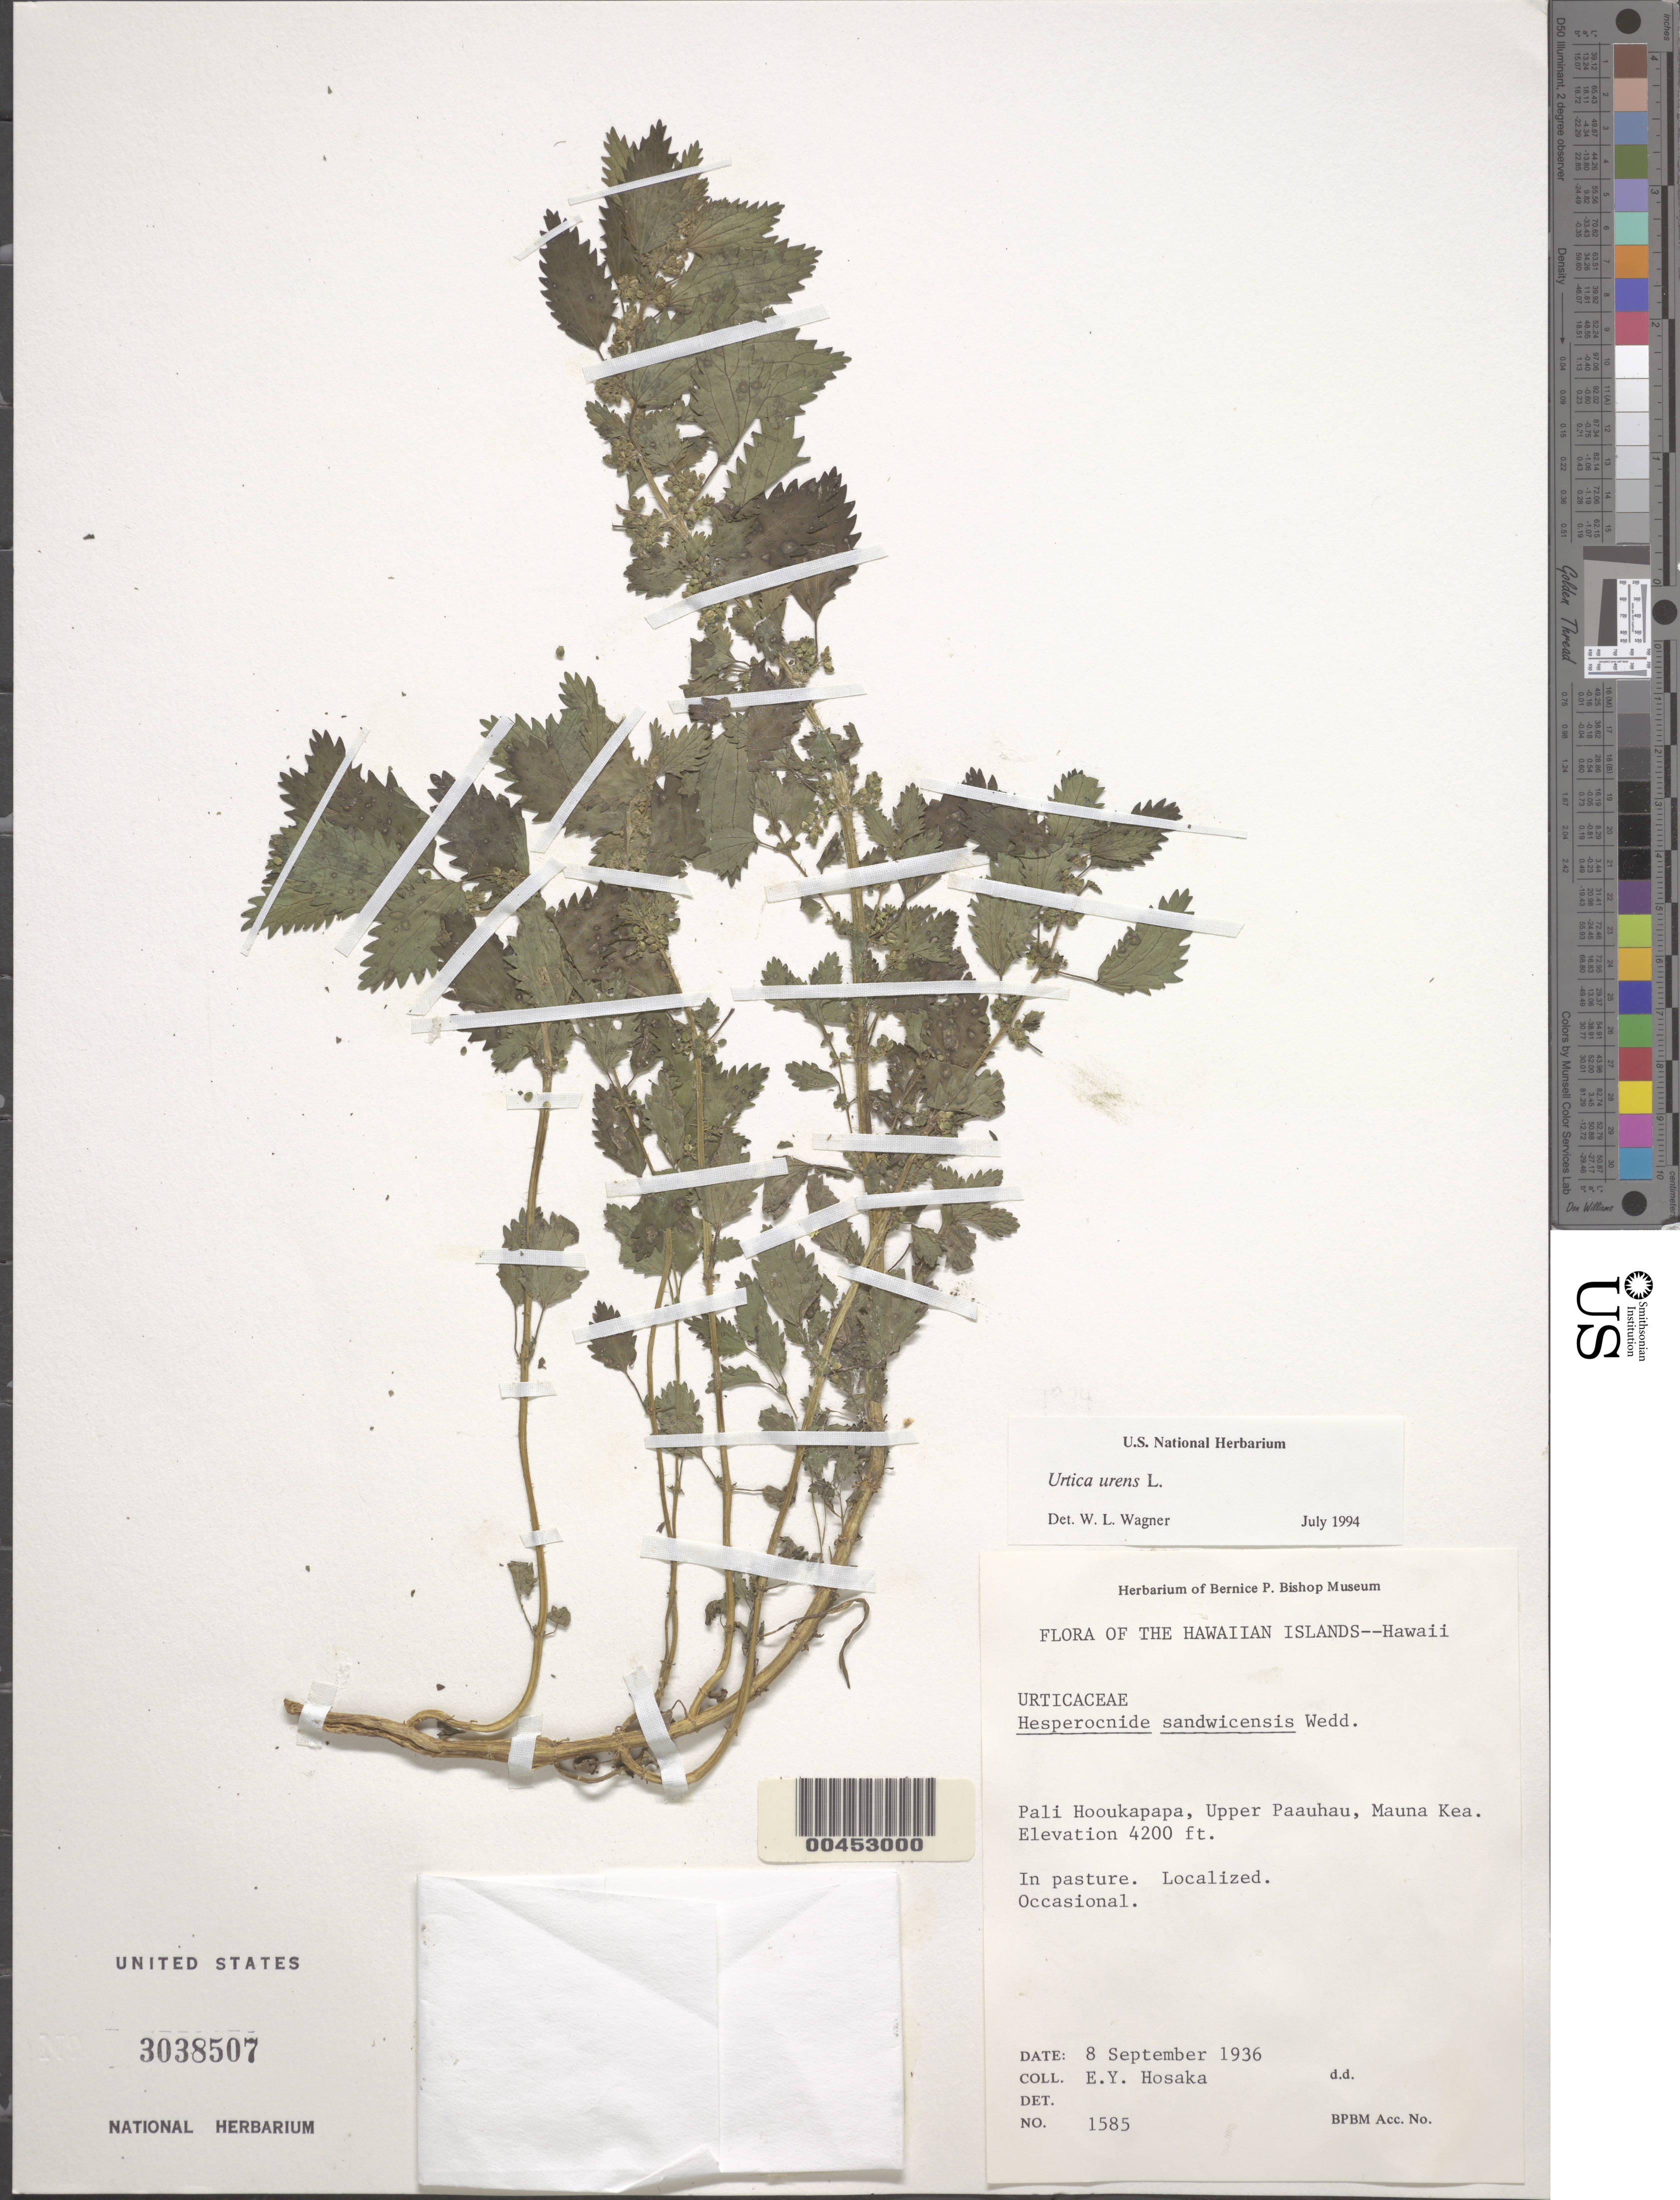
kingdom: Plantae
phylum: Tracheophyta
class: Magnoliopsida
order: Rosales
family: Urticaceae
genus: Urtica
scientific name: Urtica urens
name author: L.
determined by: Wagner, W. L., (BOT), Smithsonian Institution - National Museum of Natural History (UNITED STATES)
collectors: E. Y. Hosaka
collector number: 1585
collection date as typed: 8 Sep 1936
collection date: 1936-09-08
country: United States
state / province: Hawaii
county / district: Hawaii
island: Hawaii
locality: Pali Hooukapapa, Upper Paauhau, Mauna Kea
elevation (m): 1280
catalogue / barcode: US 3038507